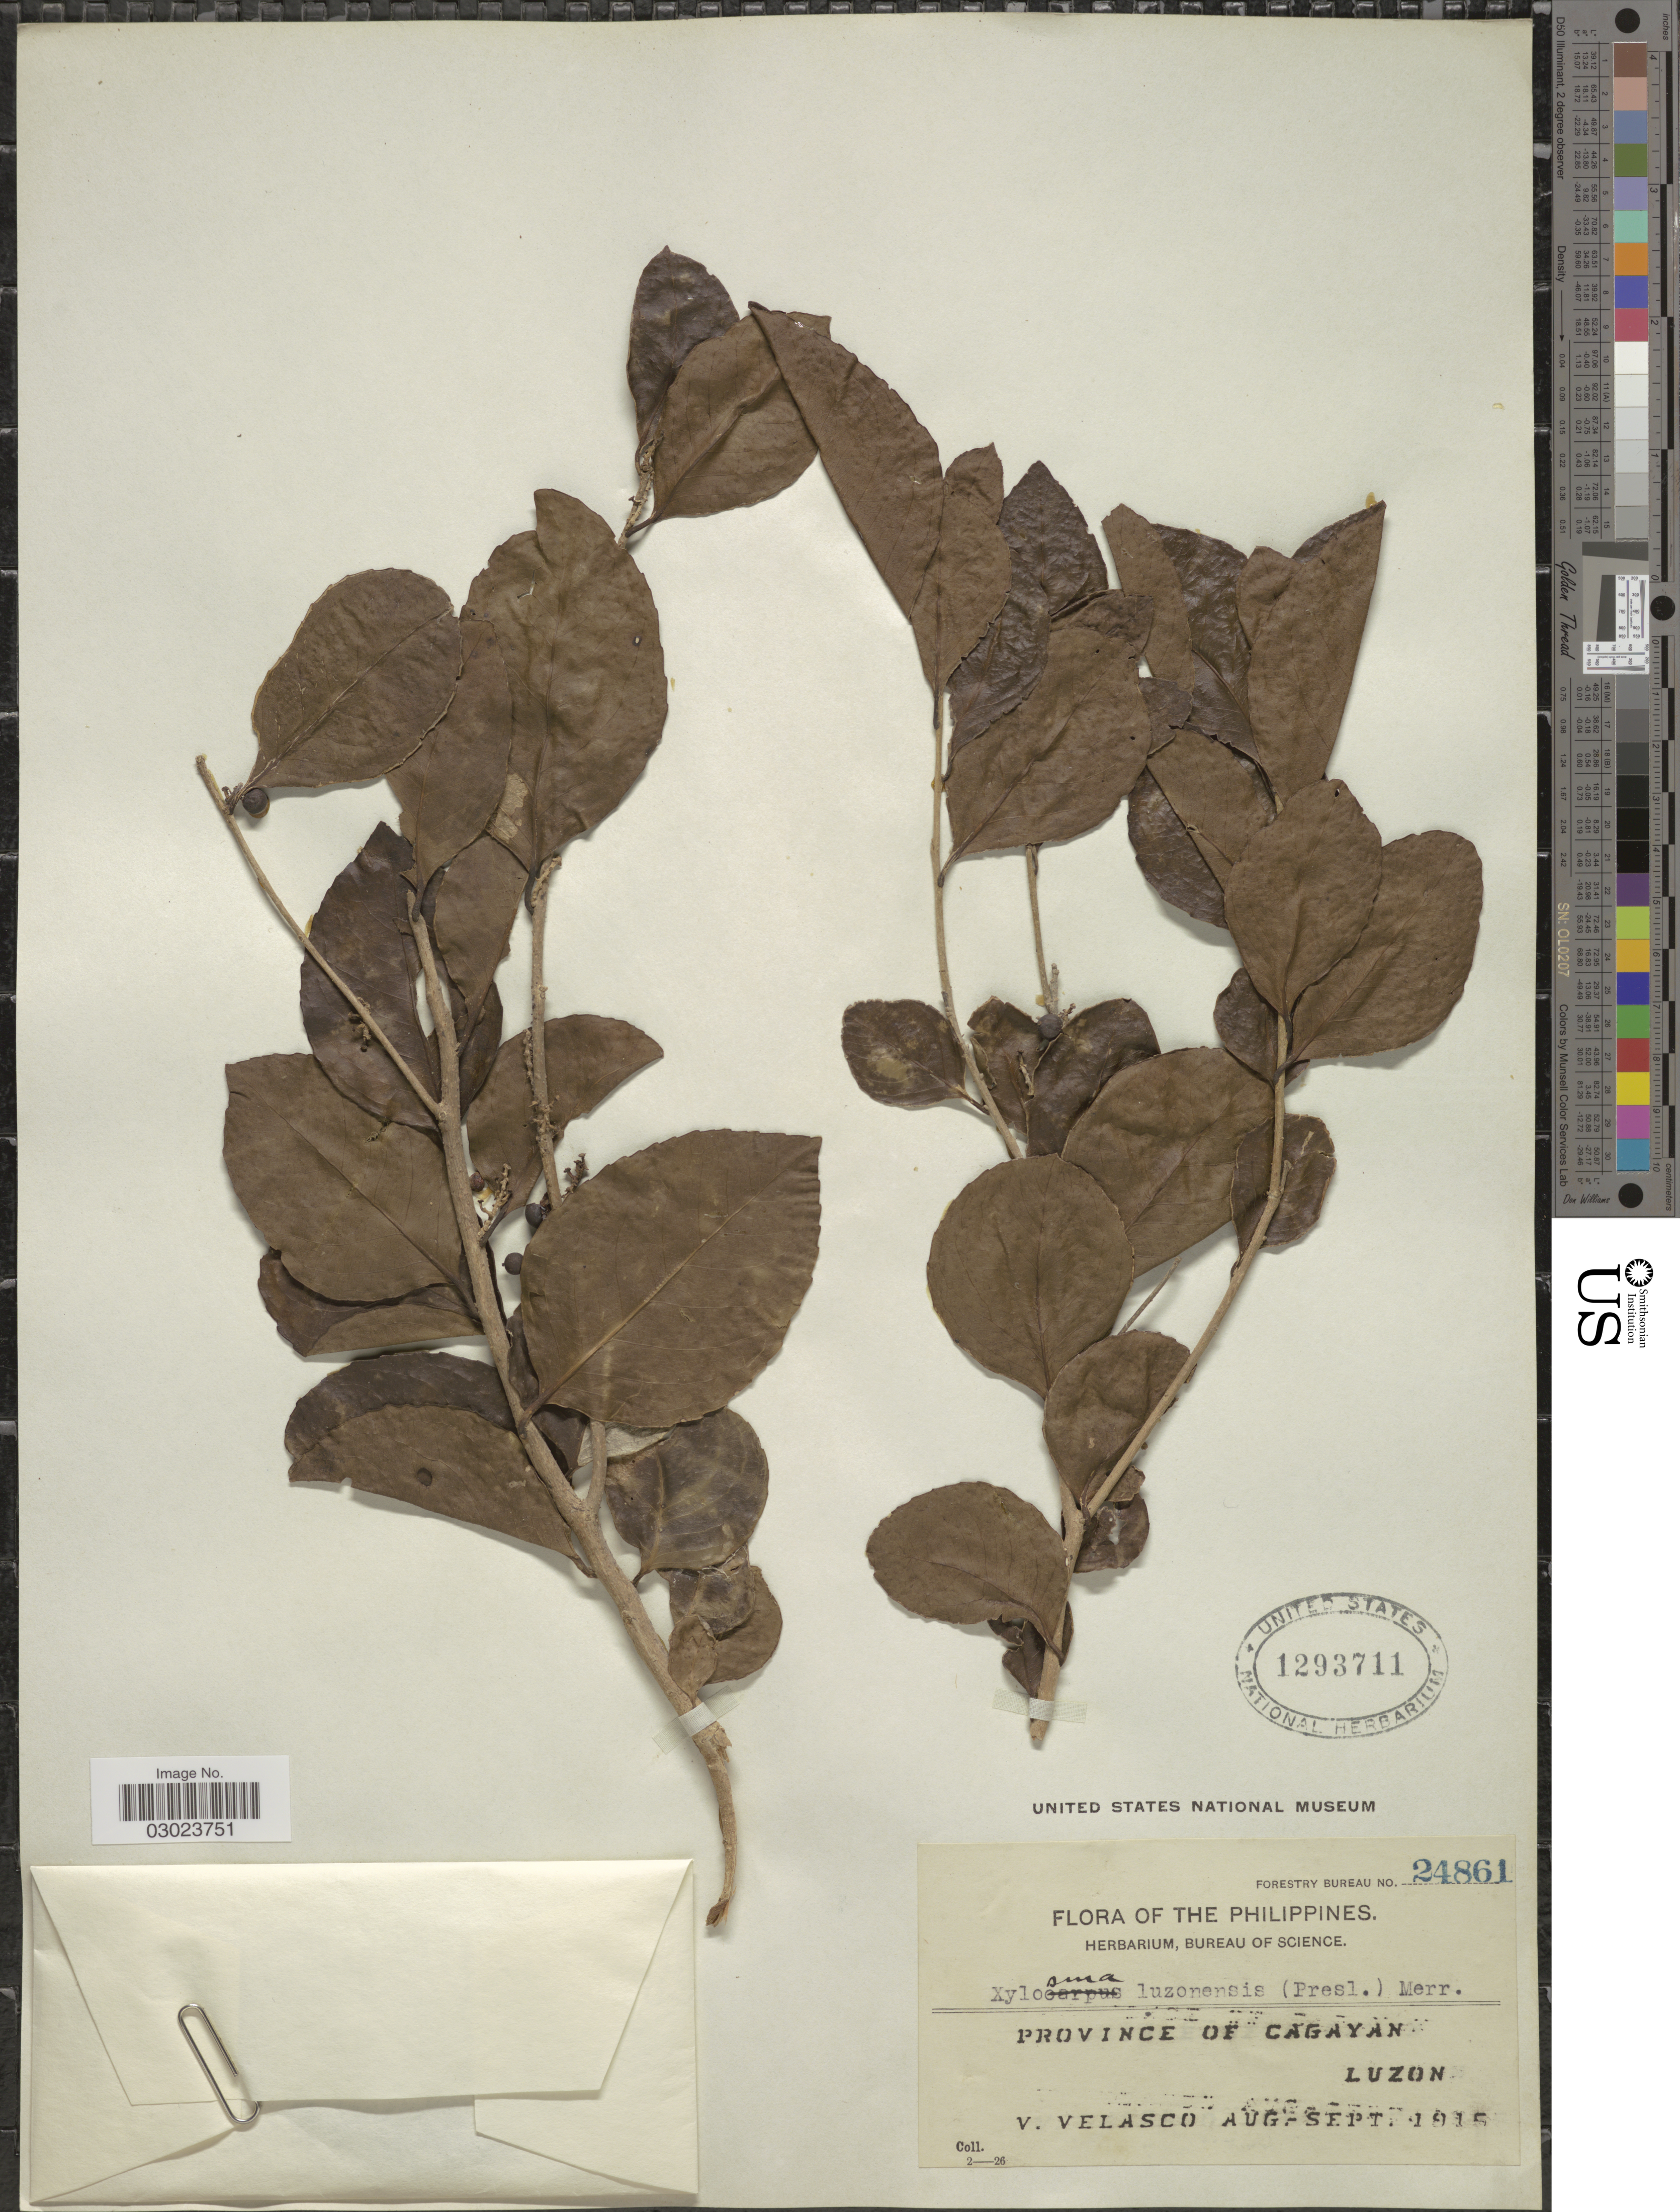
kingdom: Plantae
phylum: Tracheophyta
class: Magnoliopsida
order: Malpighiales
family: Salicaceae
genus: Xylosma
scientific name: Xylosma luzonensis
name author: Clos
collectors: V. Velasco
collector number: Forestry Bureau 24861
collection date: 1915-08/1915-09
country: Philippines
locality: Province of Cagayan, Luzon.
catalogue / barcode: US 1293711